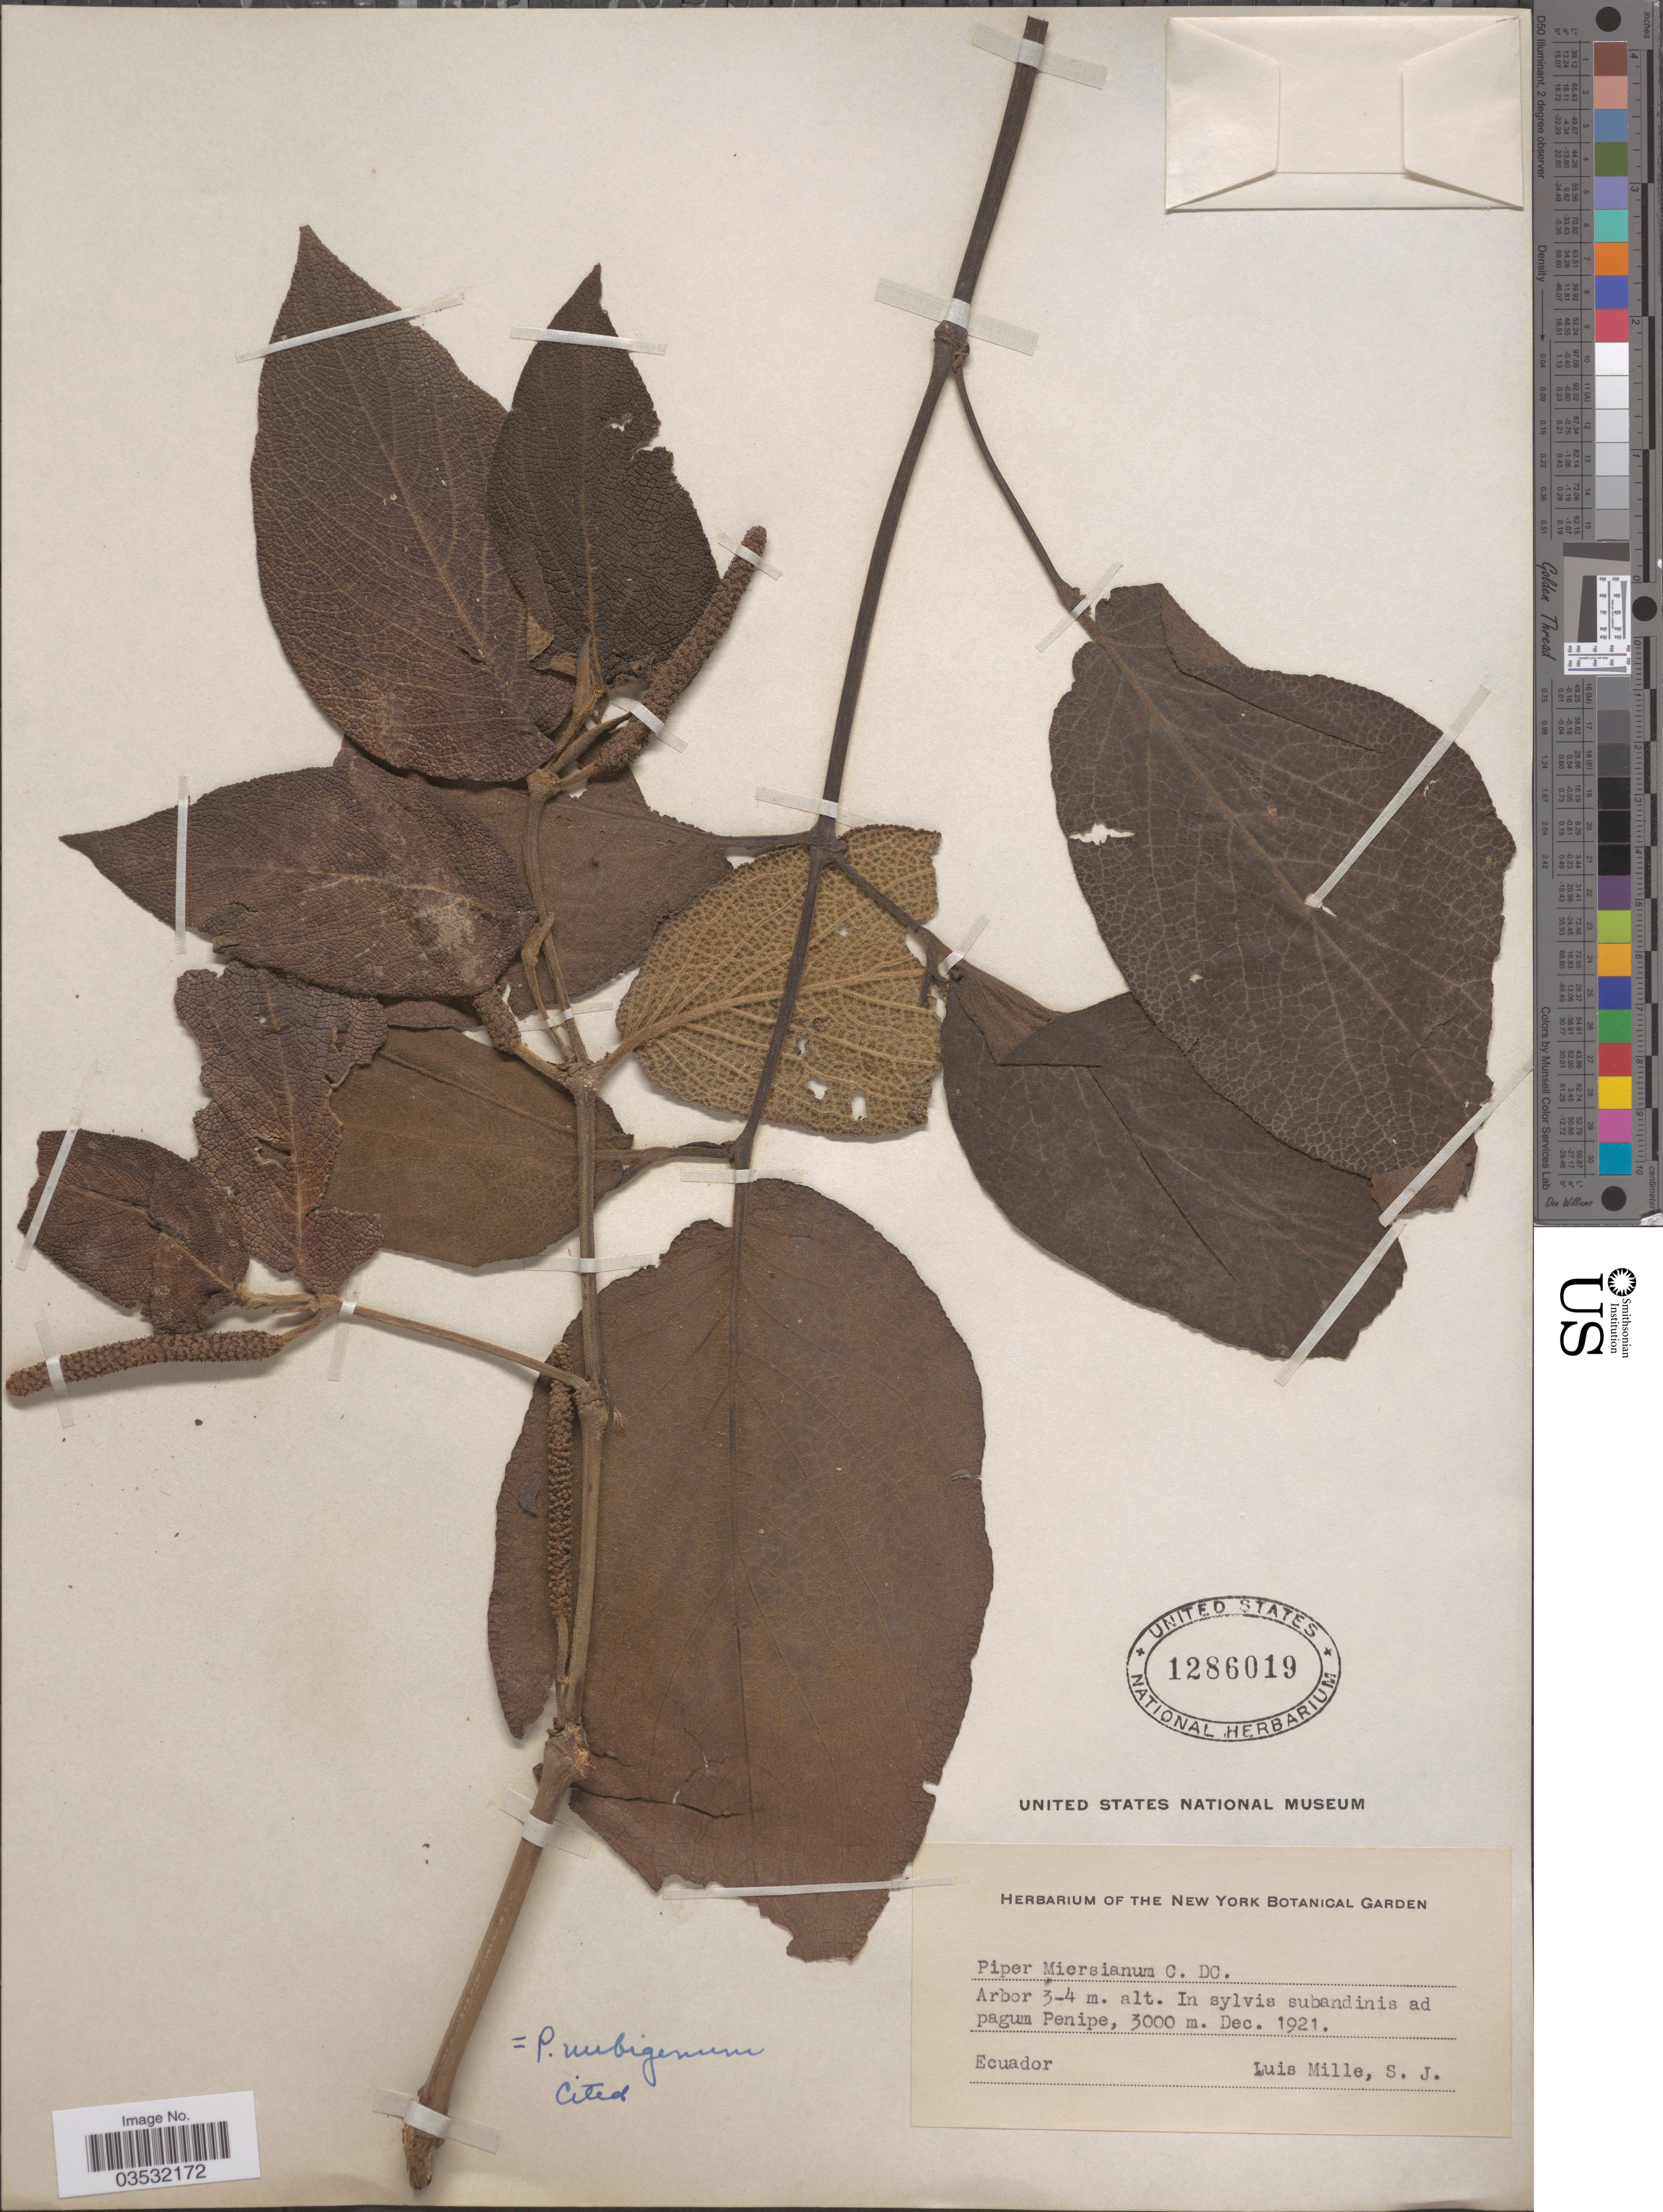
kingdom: Plantae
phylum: Tracheophyta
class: Magnoliopsida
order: Piperales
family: Piperaceae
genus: Piper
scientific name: Piper nubigenum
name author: Kunth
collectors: L. Mille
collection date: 1921-12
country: Ecuador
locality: In sylvis subandinis ad pagum Penipe.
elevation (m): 3000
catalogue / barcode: US 1286019